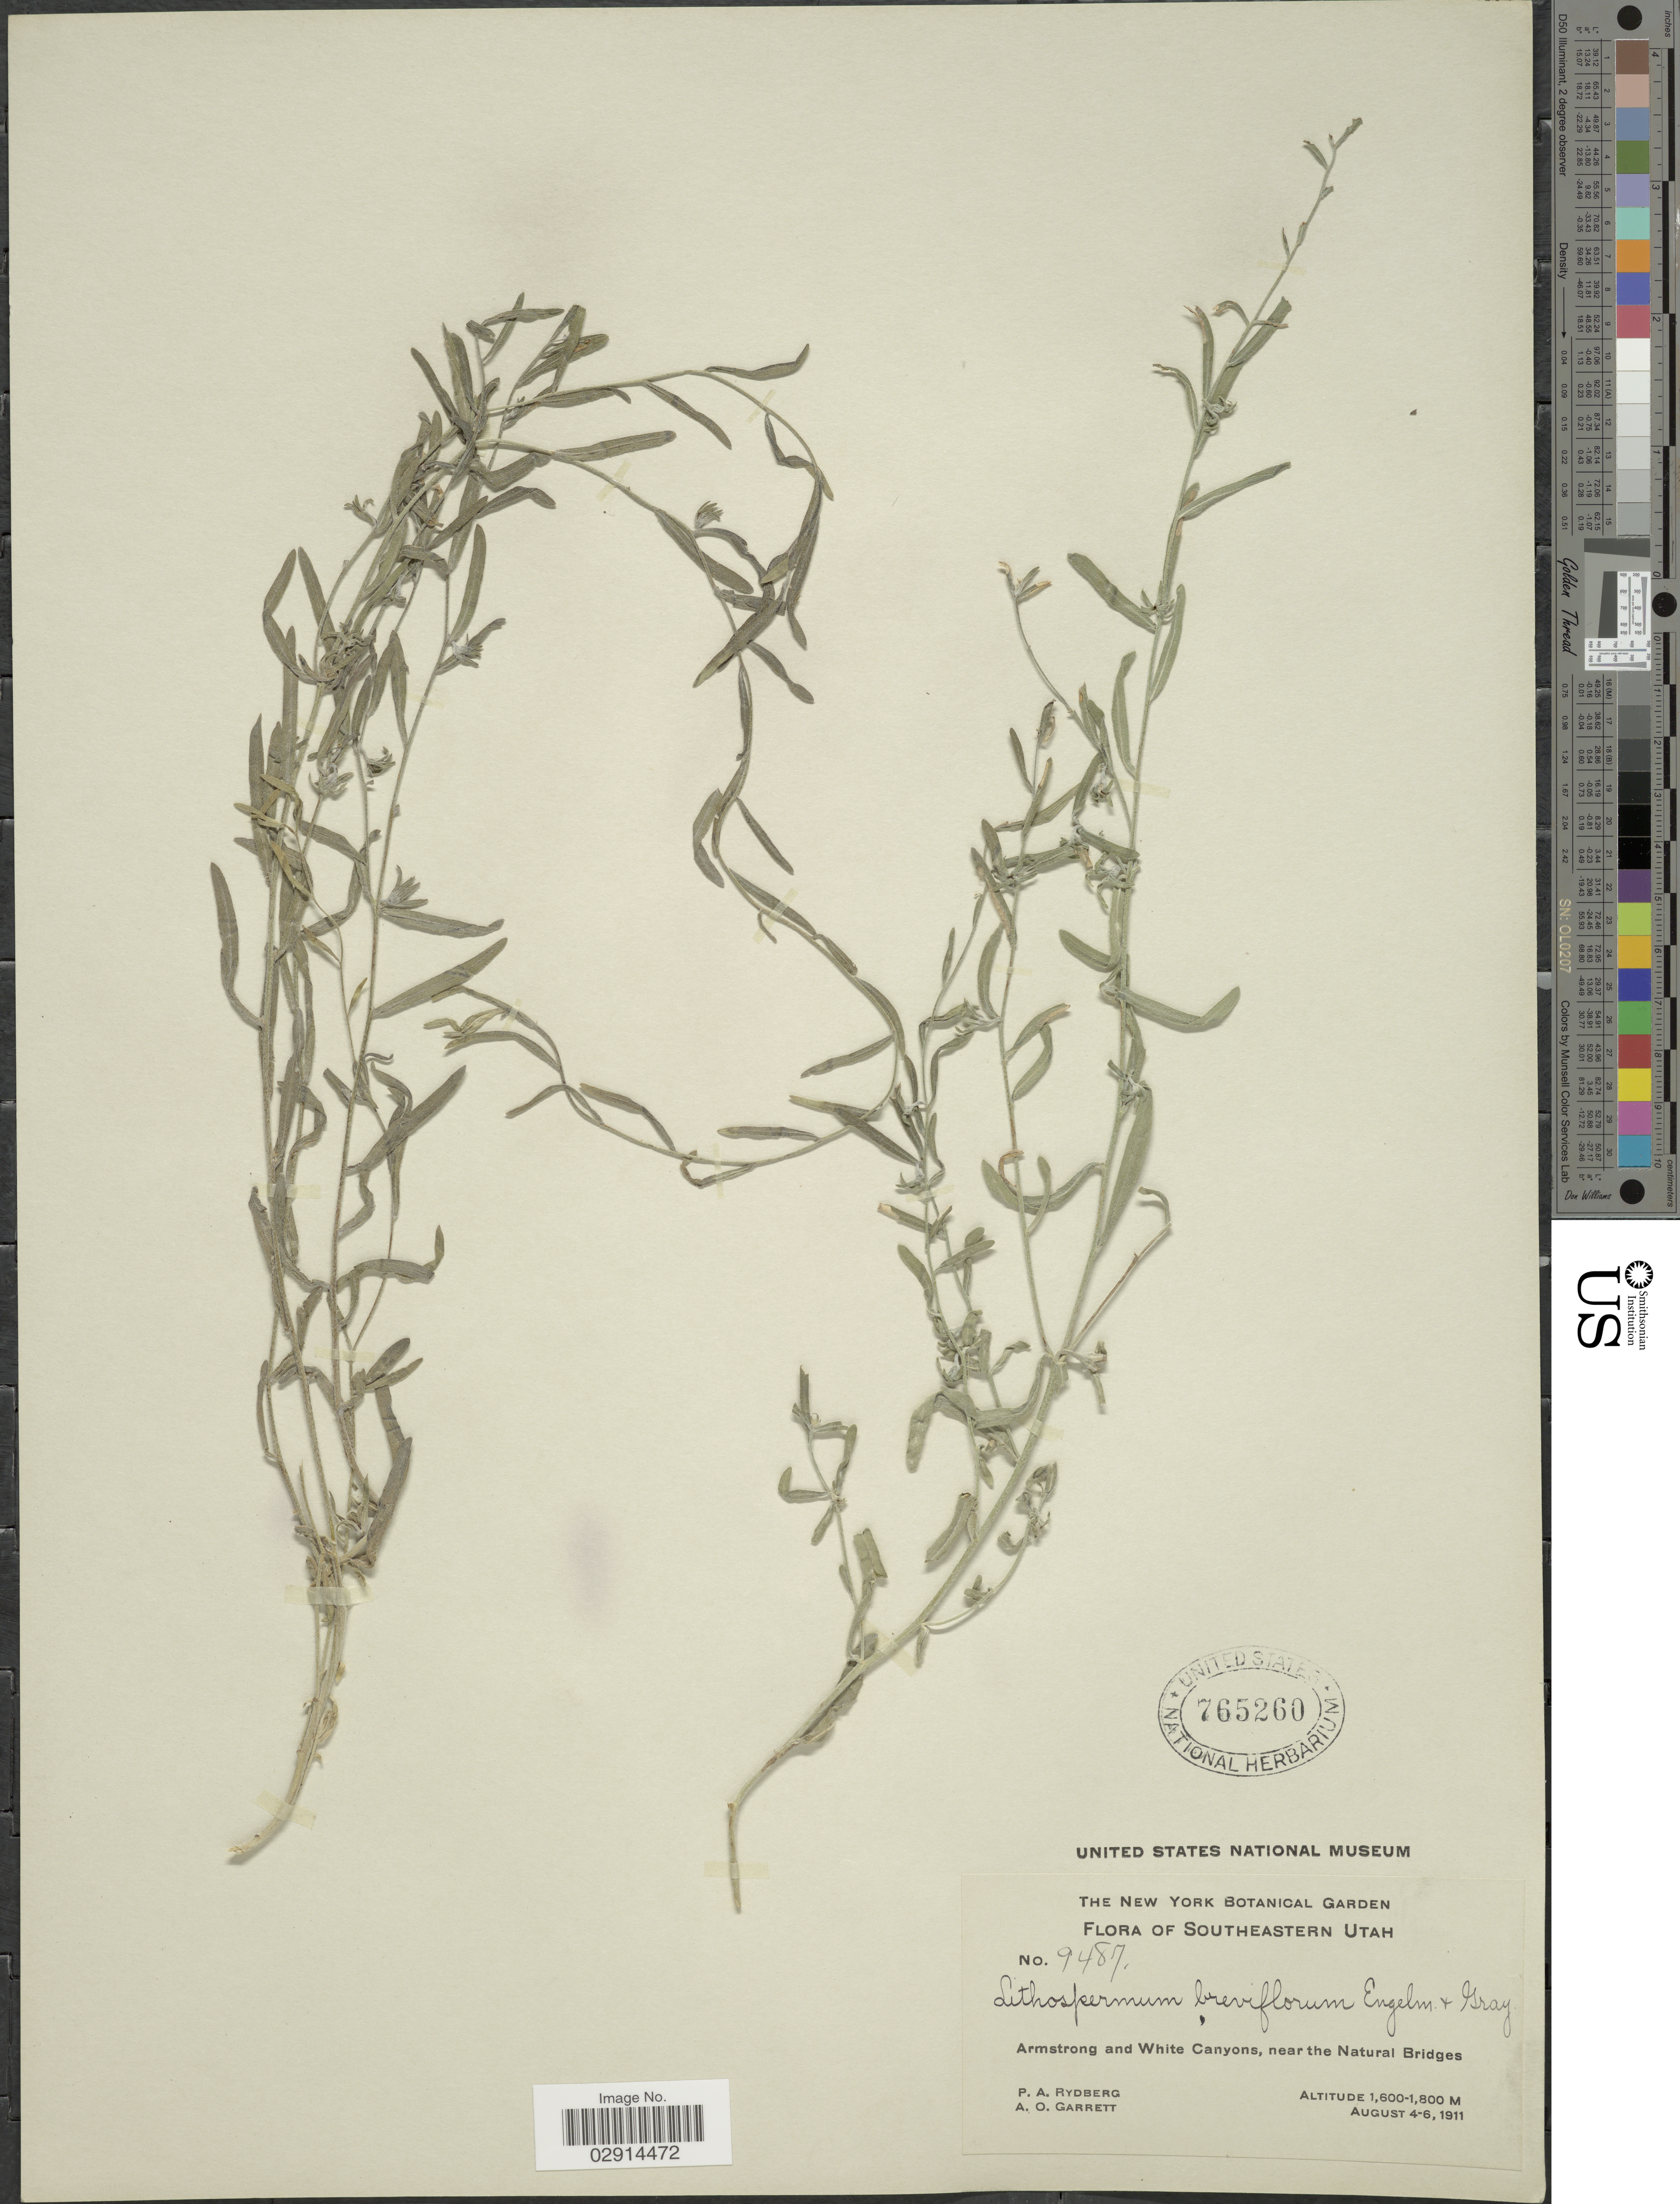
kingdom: Plantae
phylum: Tracheophyta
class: Magnoliopsida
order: Boraginales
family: Boraginaceae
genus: Lithospermum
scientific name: Lithospermum multiflorum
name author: Torr. ex A. Gray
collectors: P. A. Rydberg & A. O. Garrett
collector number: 9487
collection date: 1911-08-04/1911-08-06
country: United States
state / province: Utah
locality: Southeastern Utah. Armstrong and White Canyons, near the Natural Bridges.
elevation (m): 1600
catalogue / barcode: US 765260